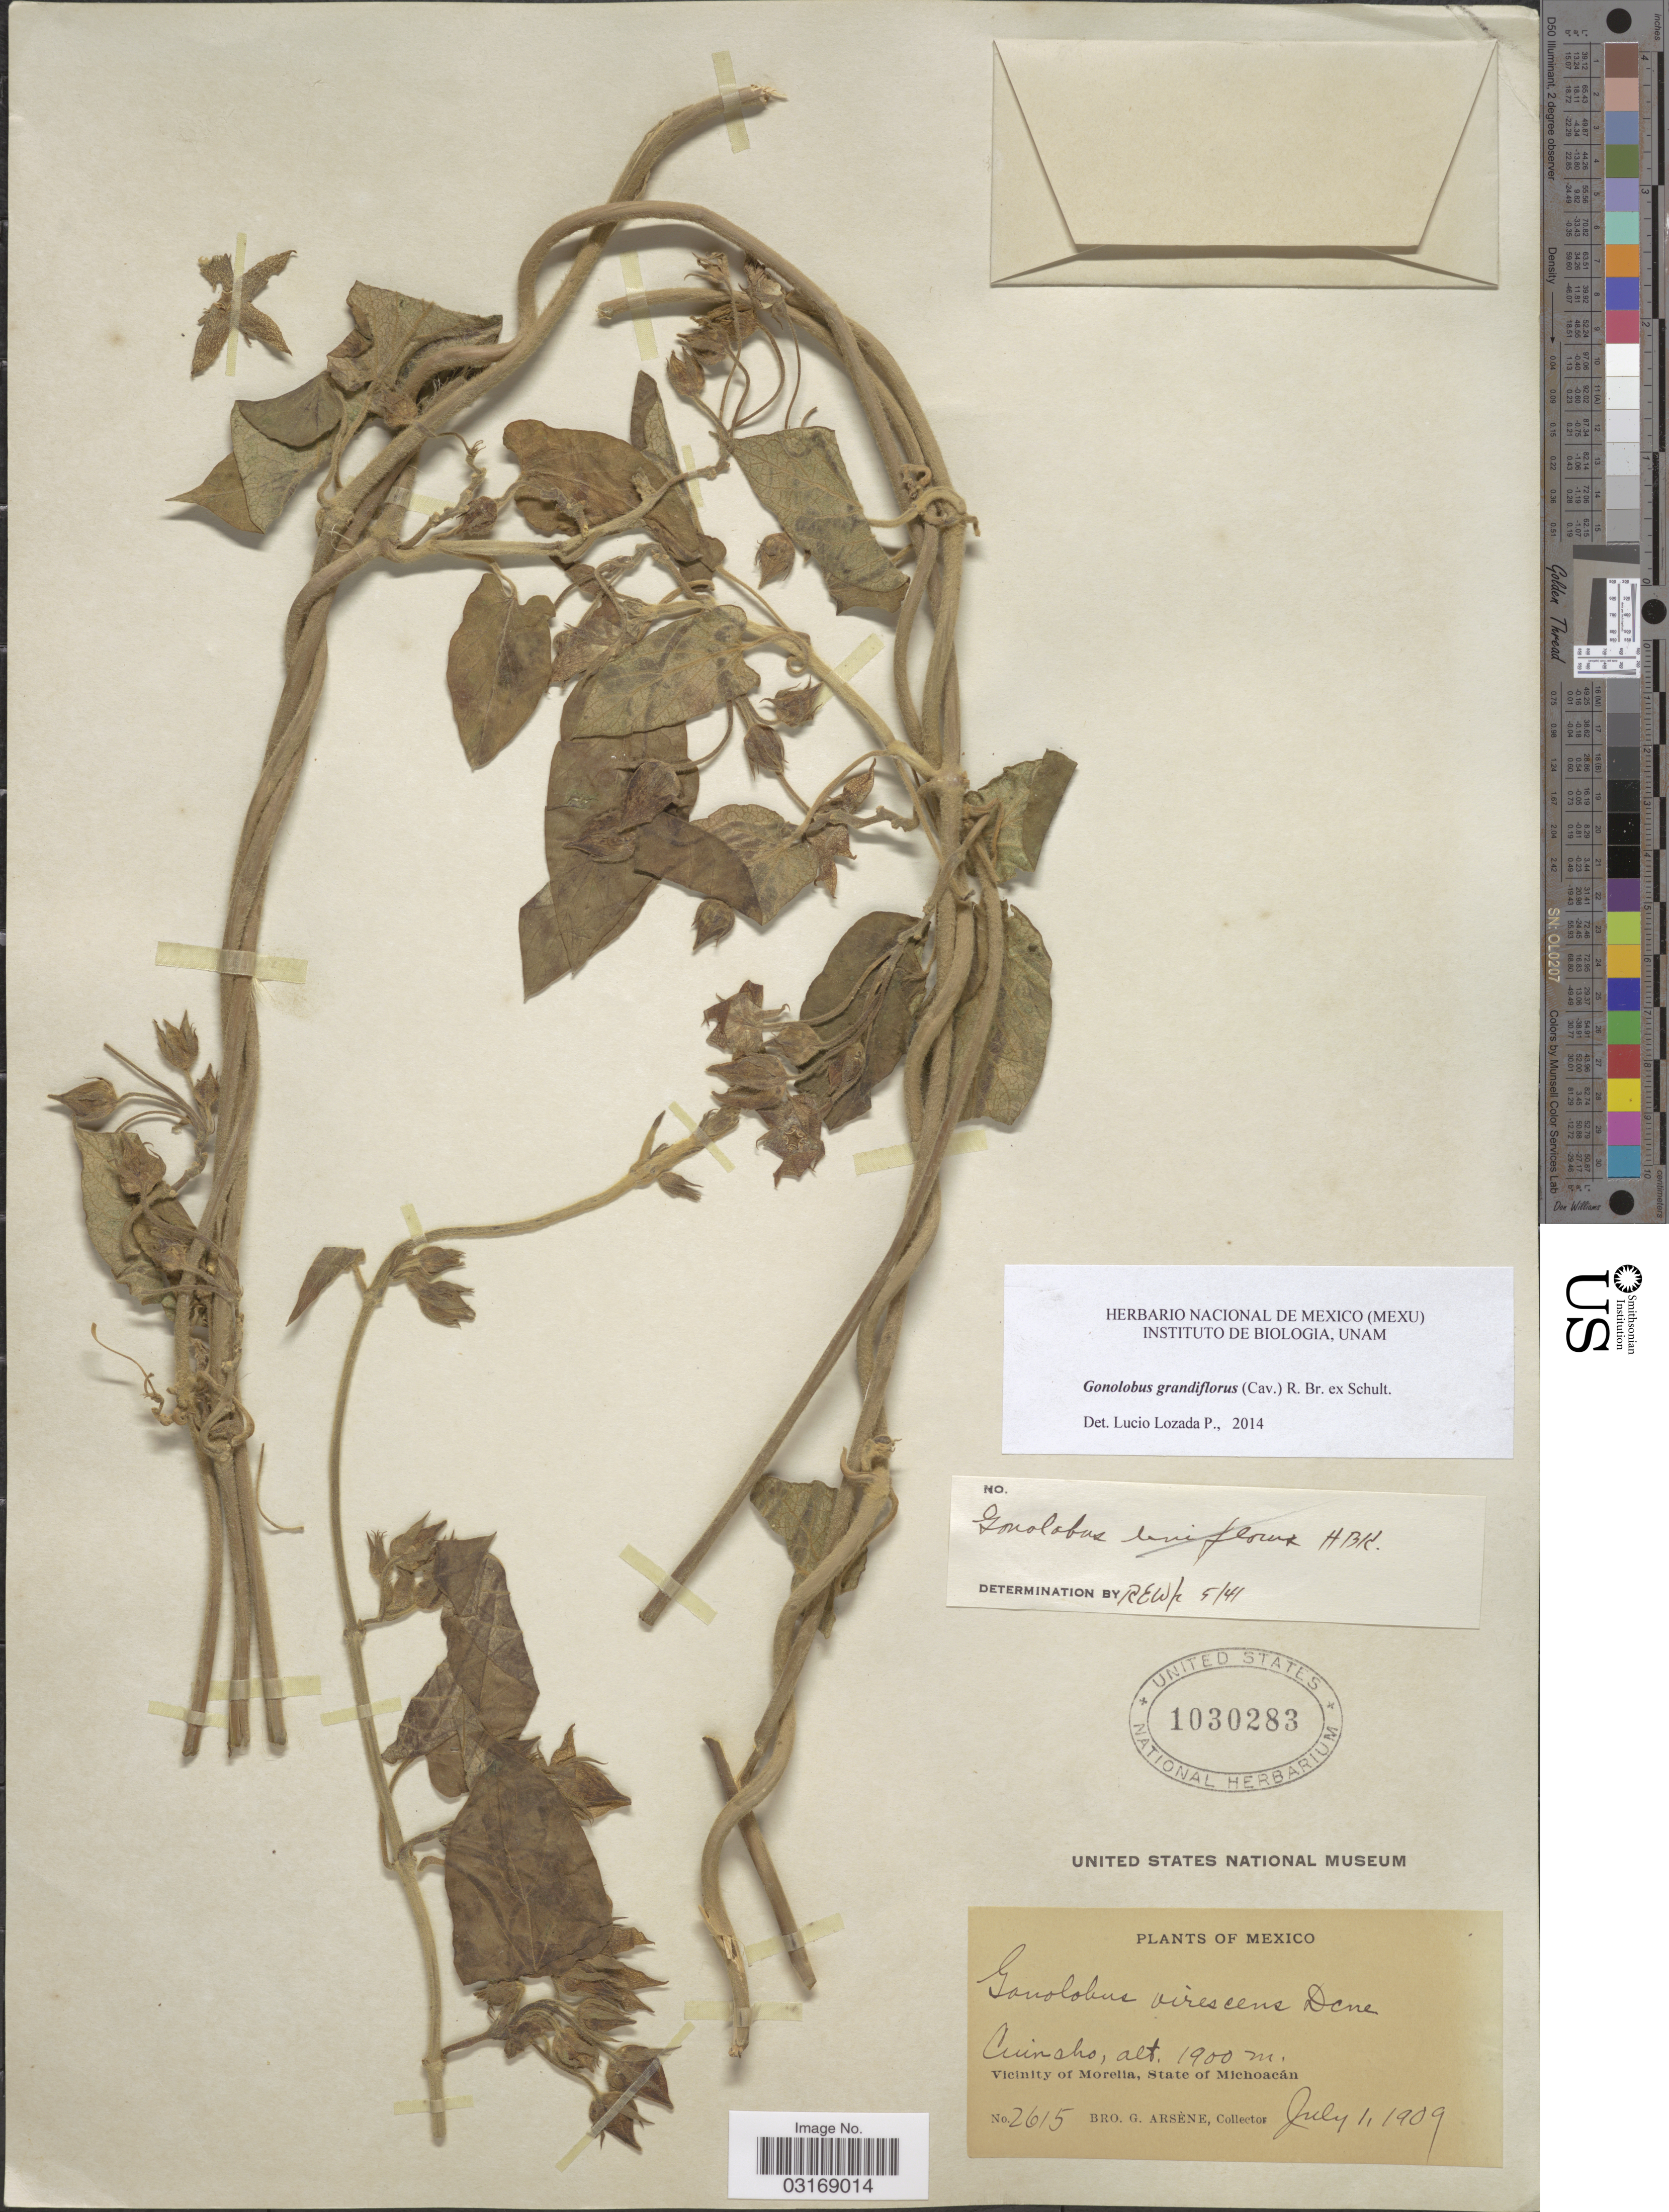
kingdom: Plantae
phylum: Tracheophyta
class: Magnoliopsida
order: Gentianales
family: Apocynaceae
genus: Gonolobus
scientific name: Gonolobus grandiflorus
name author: (Cav.) R. Br. ex Schult.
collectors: Bro. G. Arsène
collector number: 2615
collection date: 1909-07-01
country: Mexico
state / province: Michoacán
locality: Cuincho. Vicinity of Morelia.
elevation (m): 1900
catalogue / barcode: US 1030283